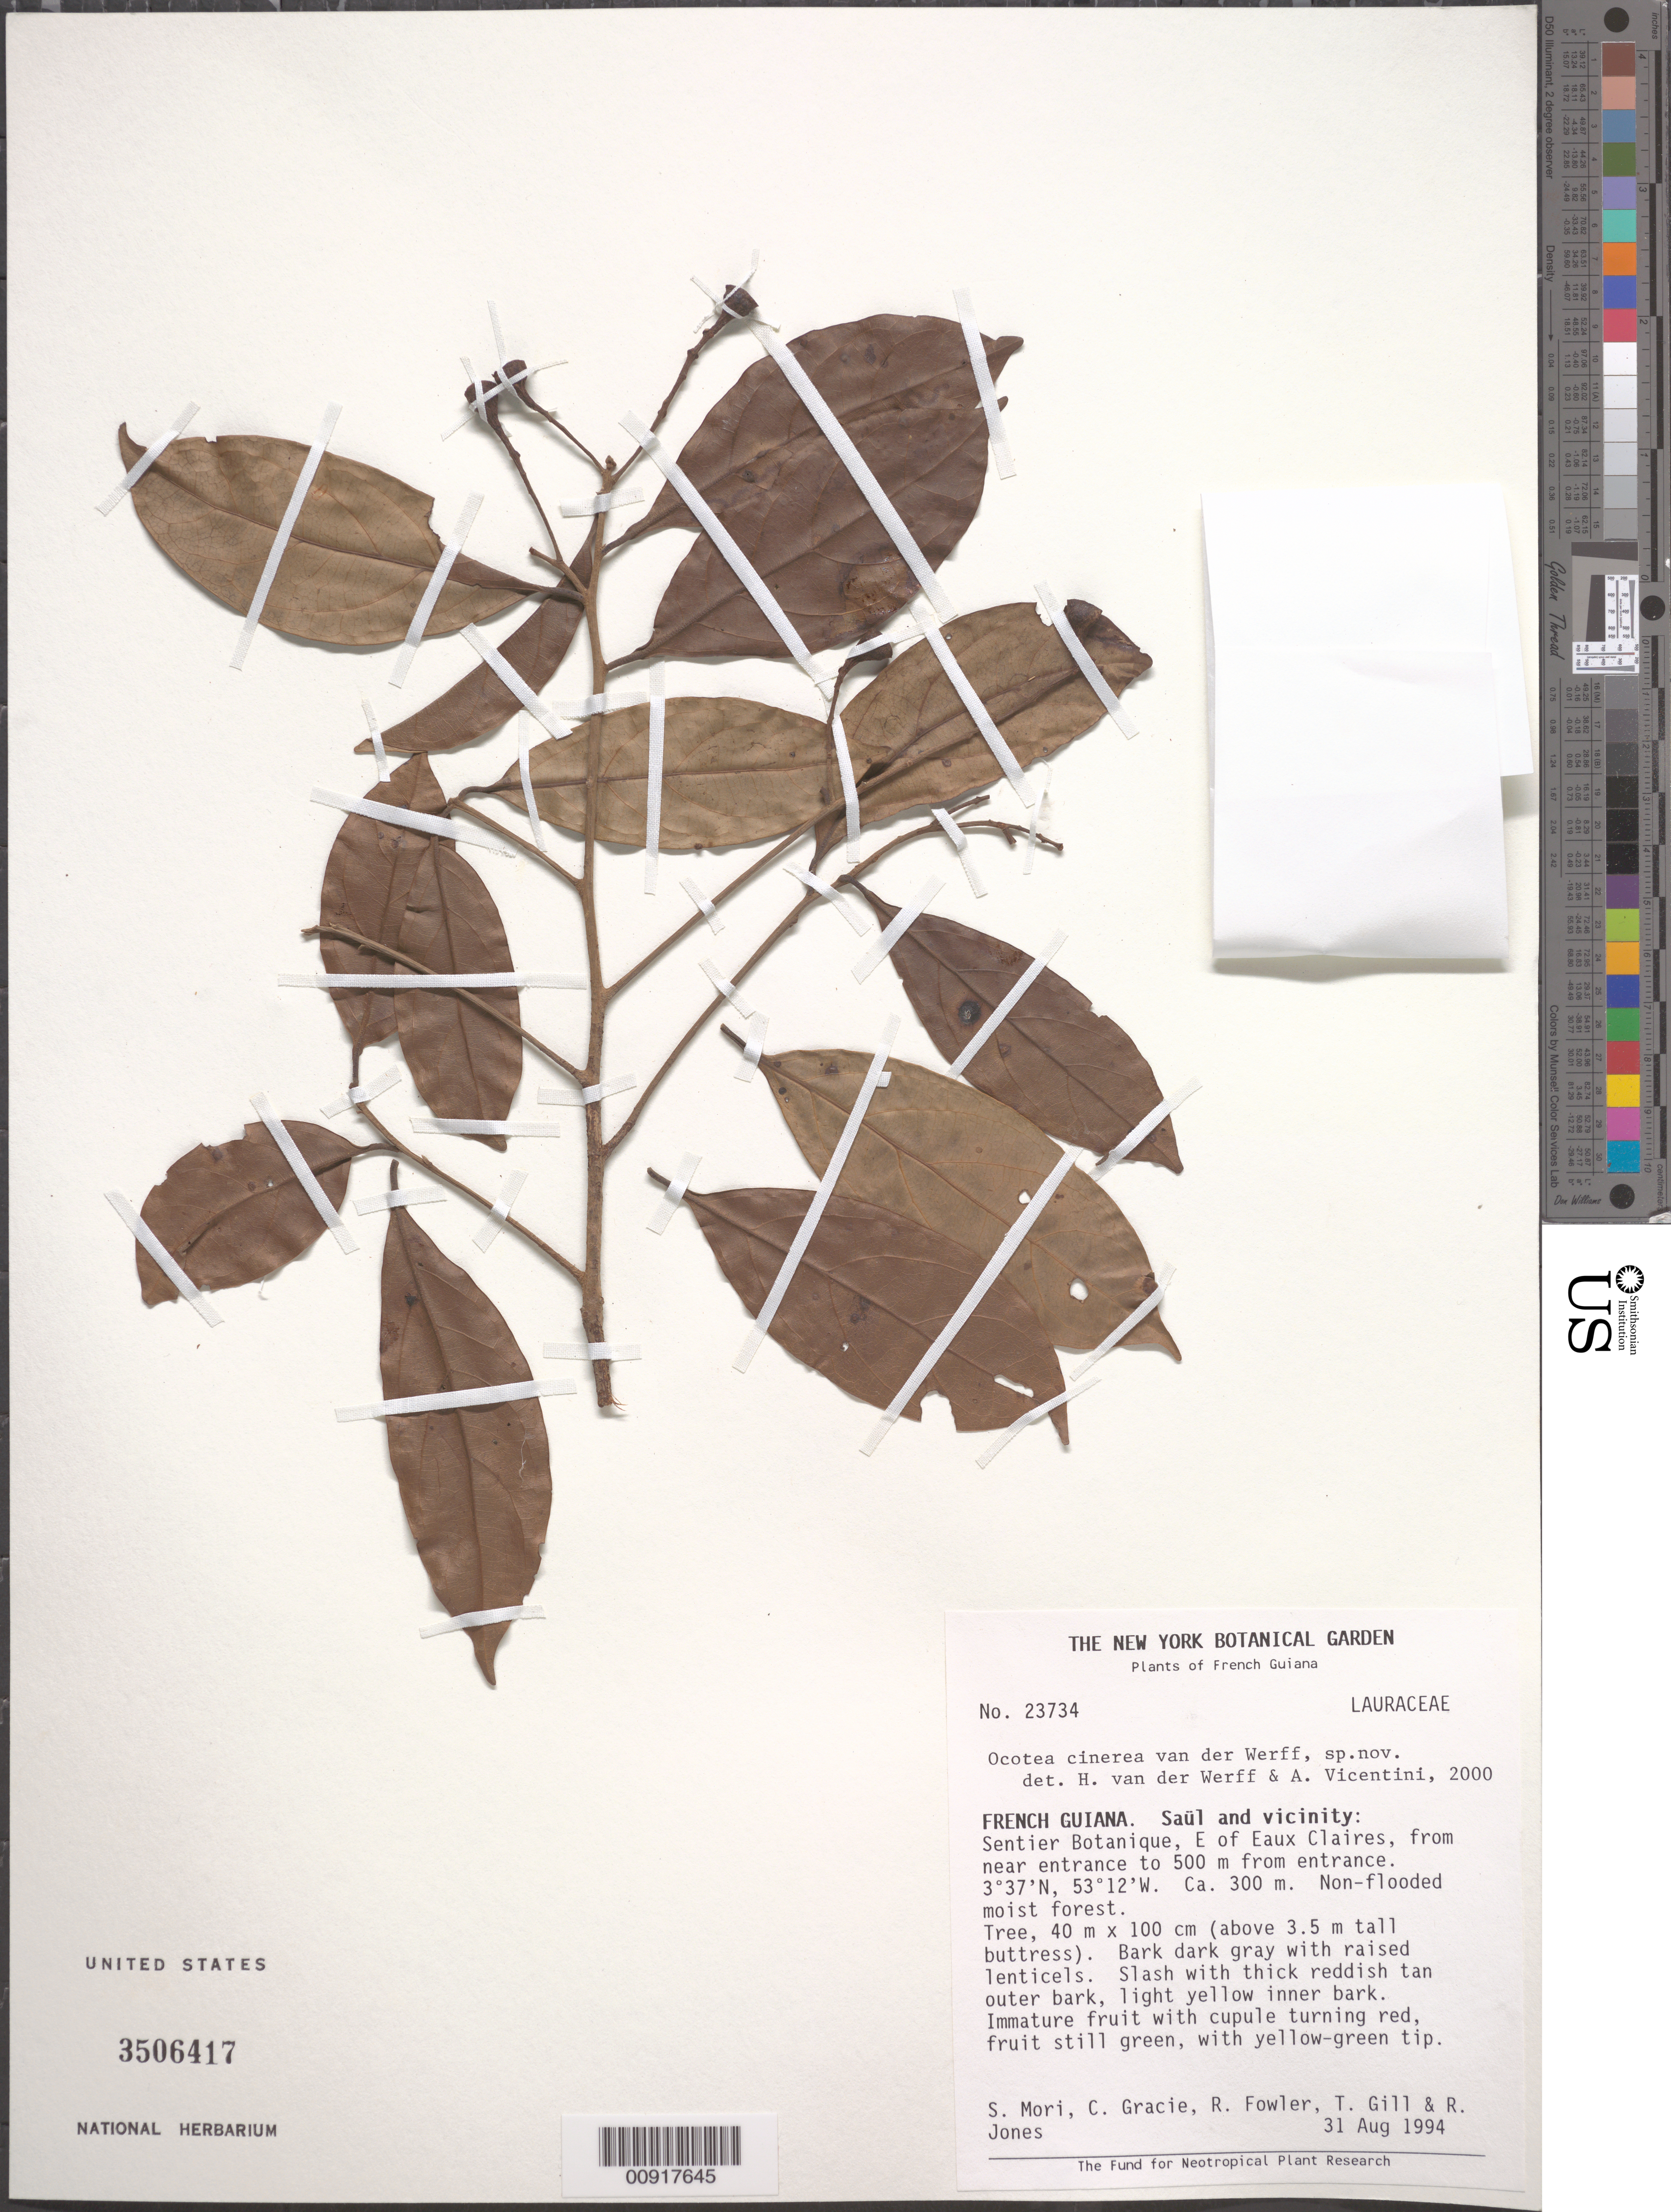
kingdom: Plantae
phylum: Tracheophyta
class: Magnoliopsida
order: Laurales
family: Lauraceae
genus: Ocotea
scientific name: Ocotea cinerea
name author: van der Werff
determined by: van der Werff, H.; Vicentini, A.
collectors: S. Mori, C. A. Gracie, R. Fowler, T. Gill & R. Jones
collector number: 23734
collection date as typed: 31-Aug-94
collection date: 1994-08-31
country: French Guiana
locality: Saül and vic., Sentier Botanique, E of Eaux Claires, from near entrance to 500 m from entrance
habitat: Non-flooded moist forest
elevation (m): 300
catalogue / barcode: US 3506417